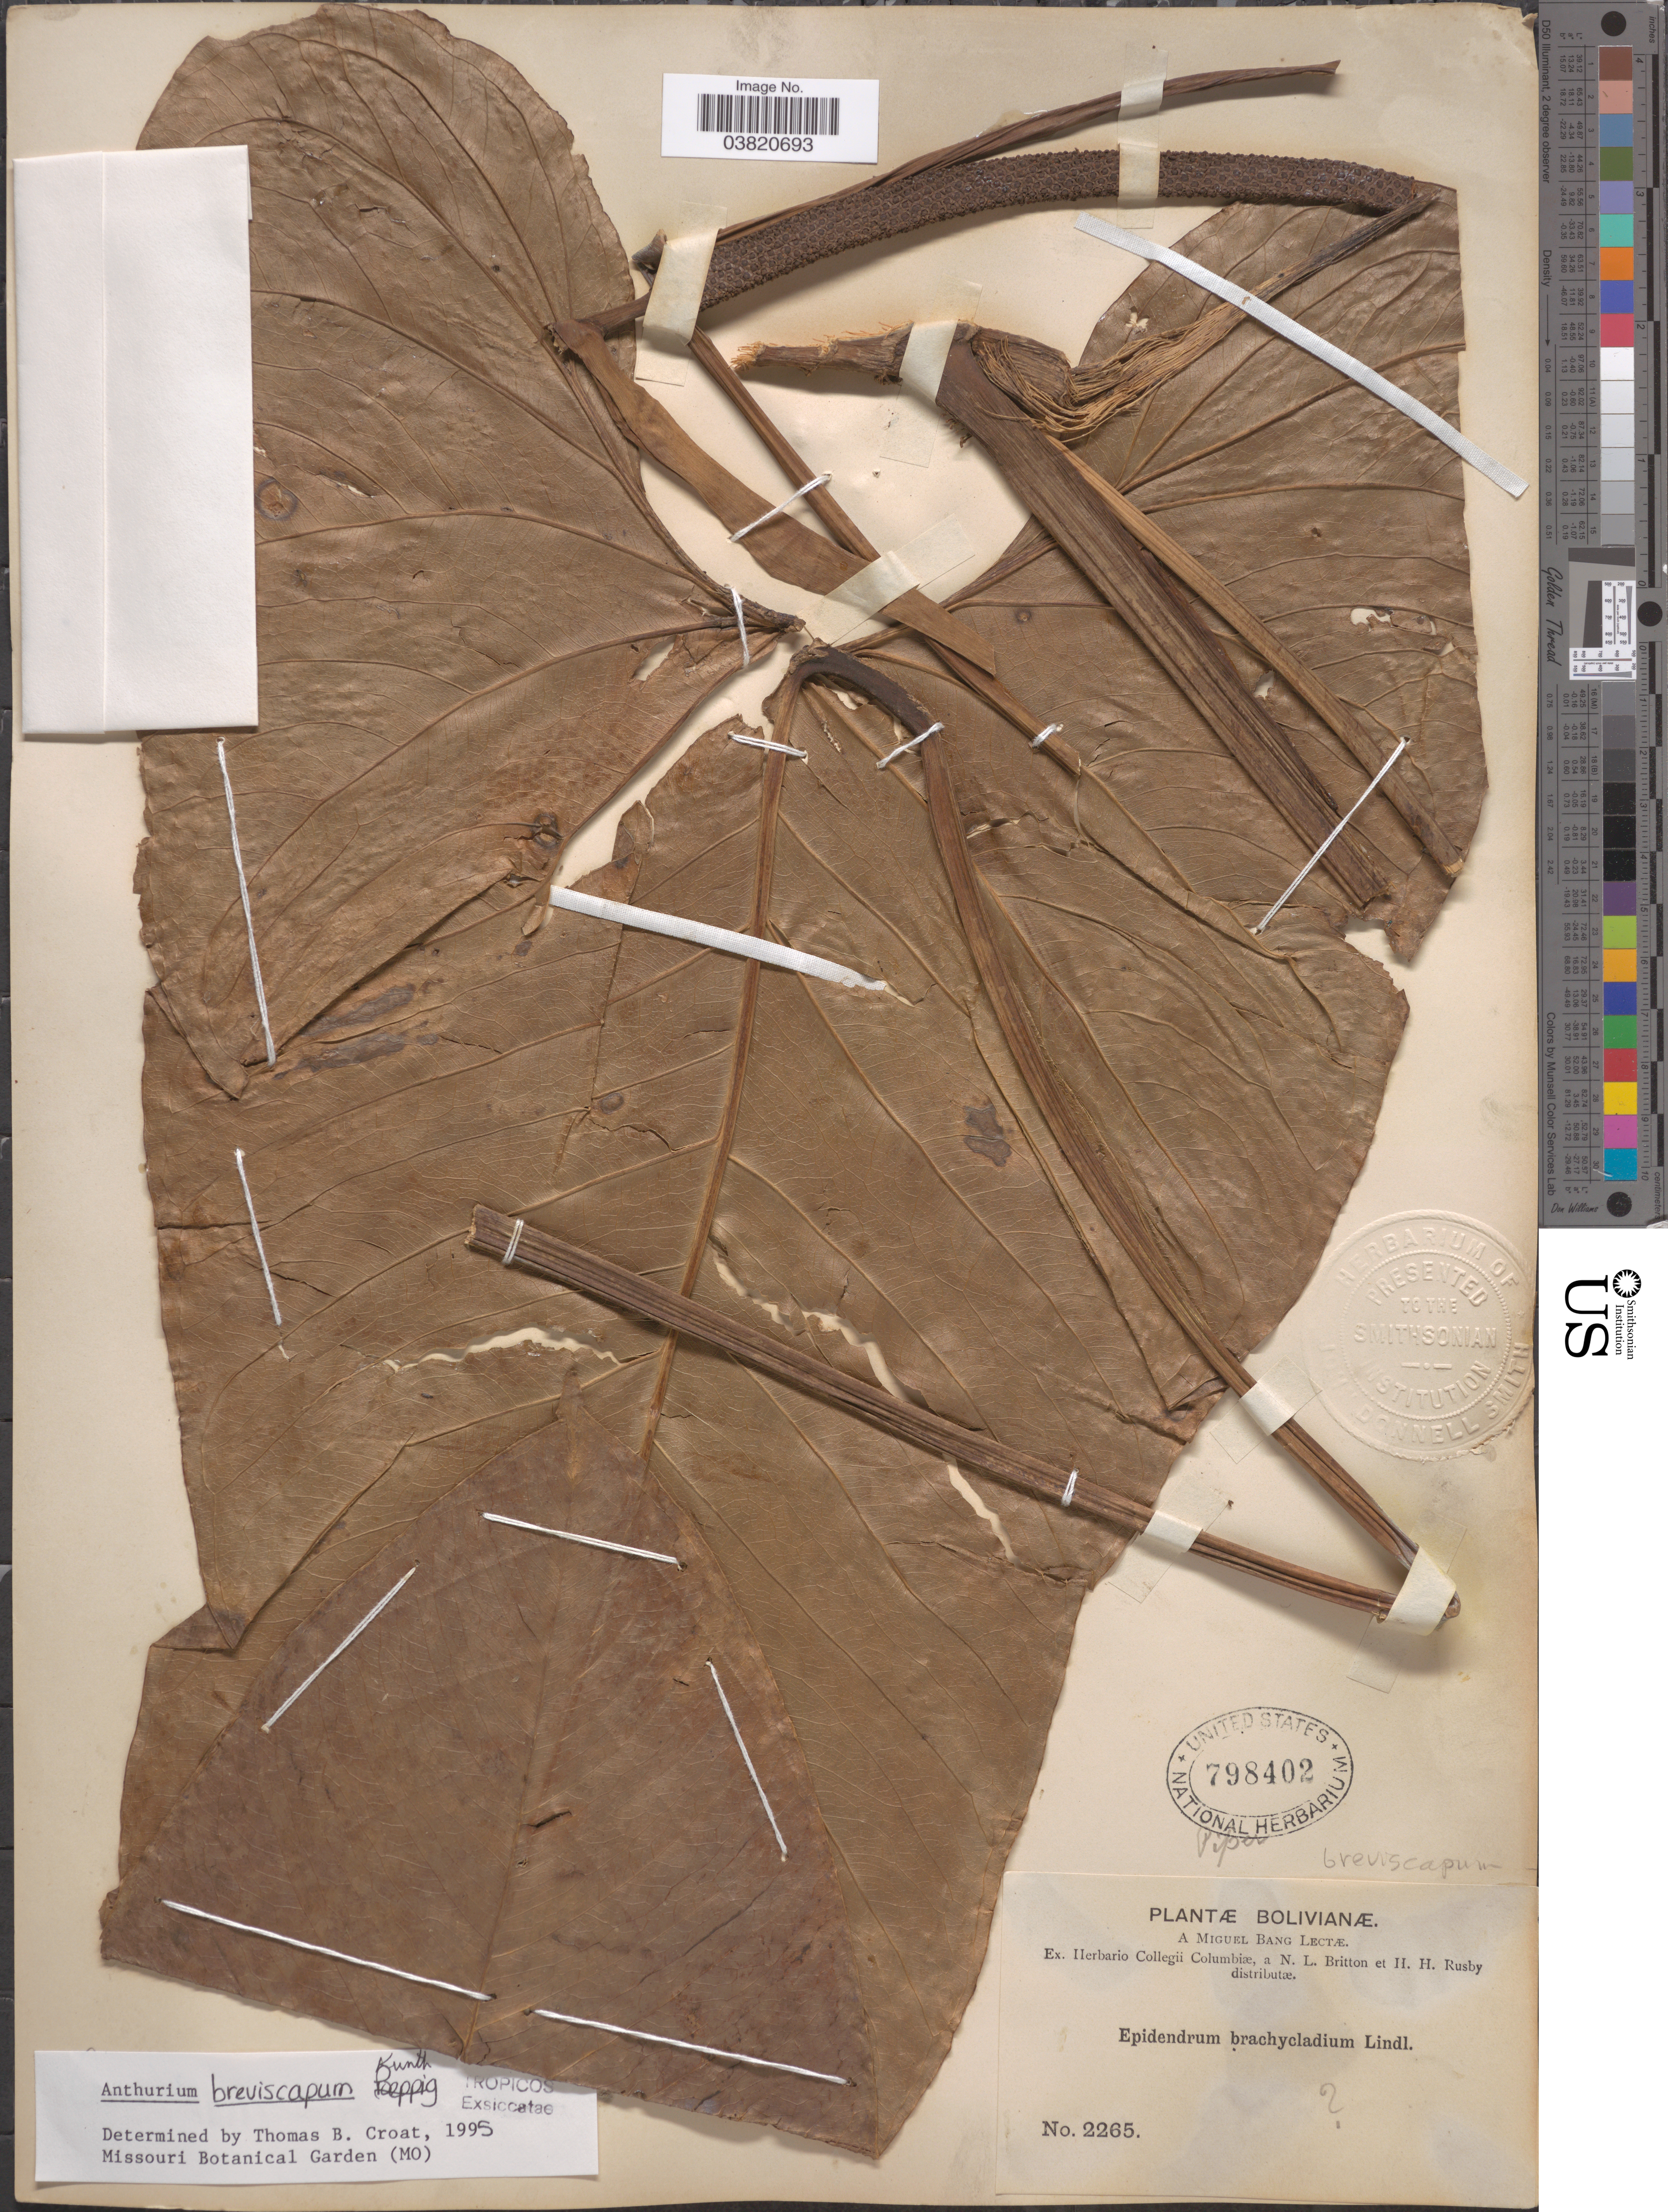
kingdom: Plantae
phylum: Tracheophyta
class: Liliopsida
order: Alismatales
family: Araceae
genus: Anthurium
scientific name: Anthurium breviscapum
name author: Kunth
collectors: M. Bang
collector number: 2265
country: Bolivia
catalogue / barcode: US 798402